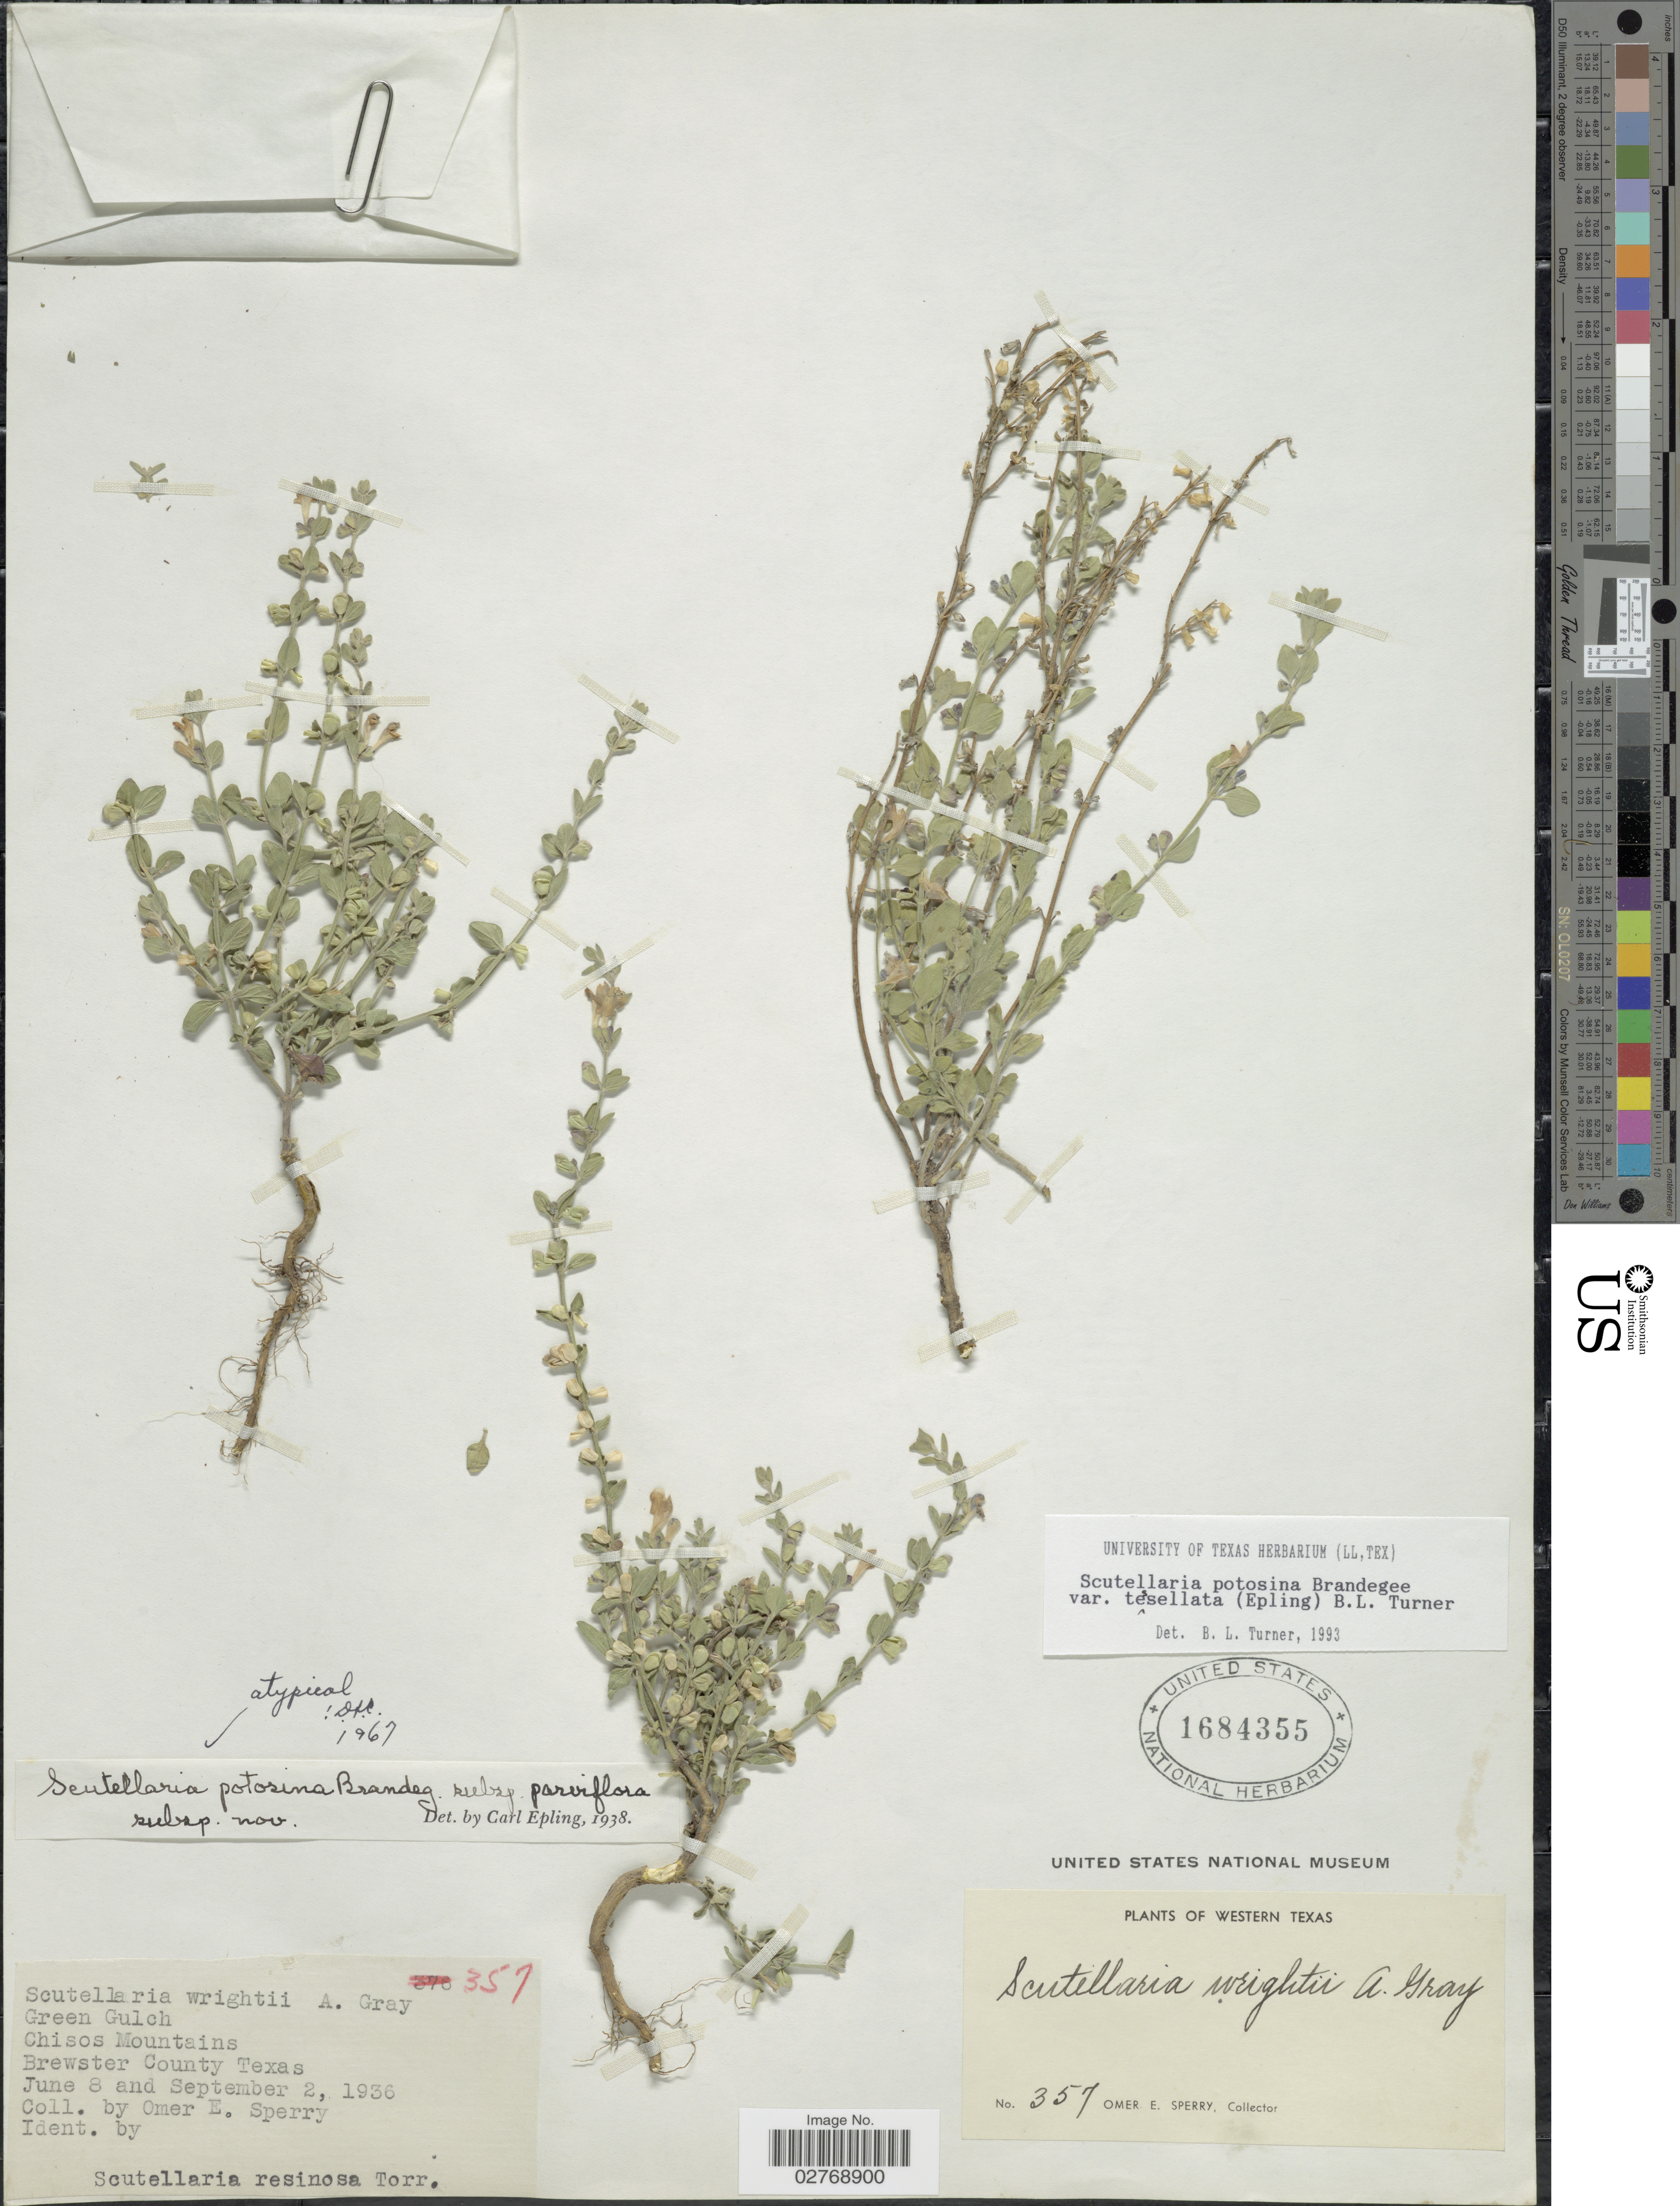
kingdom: Plantae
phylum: Tracheophyta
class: Magnoliopsida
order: Lamiales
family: Lamiaceae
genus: Scutellaria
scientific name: Scutellaria potosina var. tessellata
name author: Brandegee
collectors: O. E. Sperry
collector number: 357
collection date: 1936-06-08/1936-09-02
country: United States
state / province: Texas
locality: Green Gulch. Western Texas. Chisos Mountains. Brewster County Texas.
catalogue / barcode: US 1684355